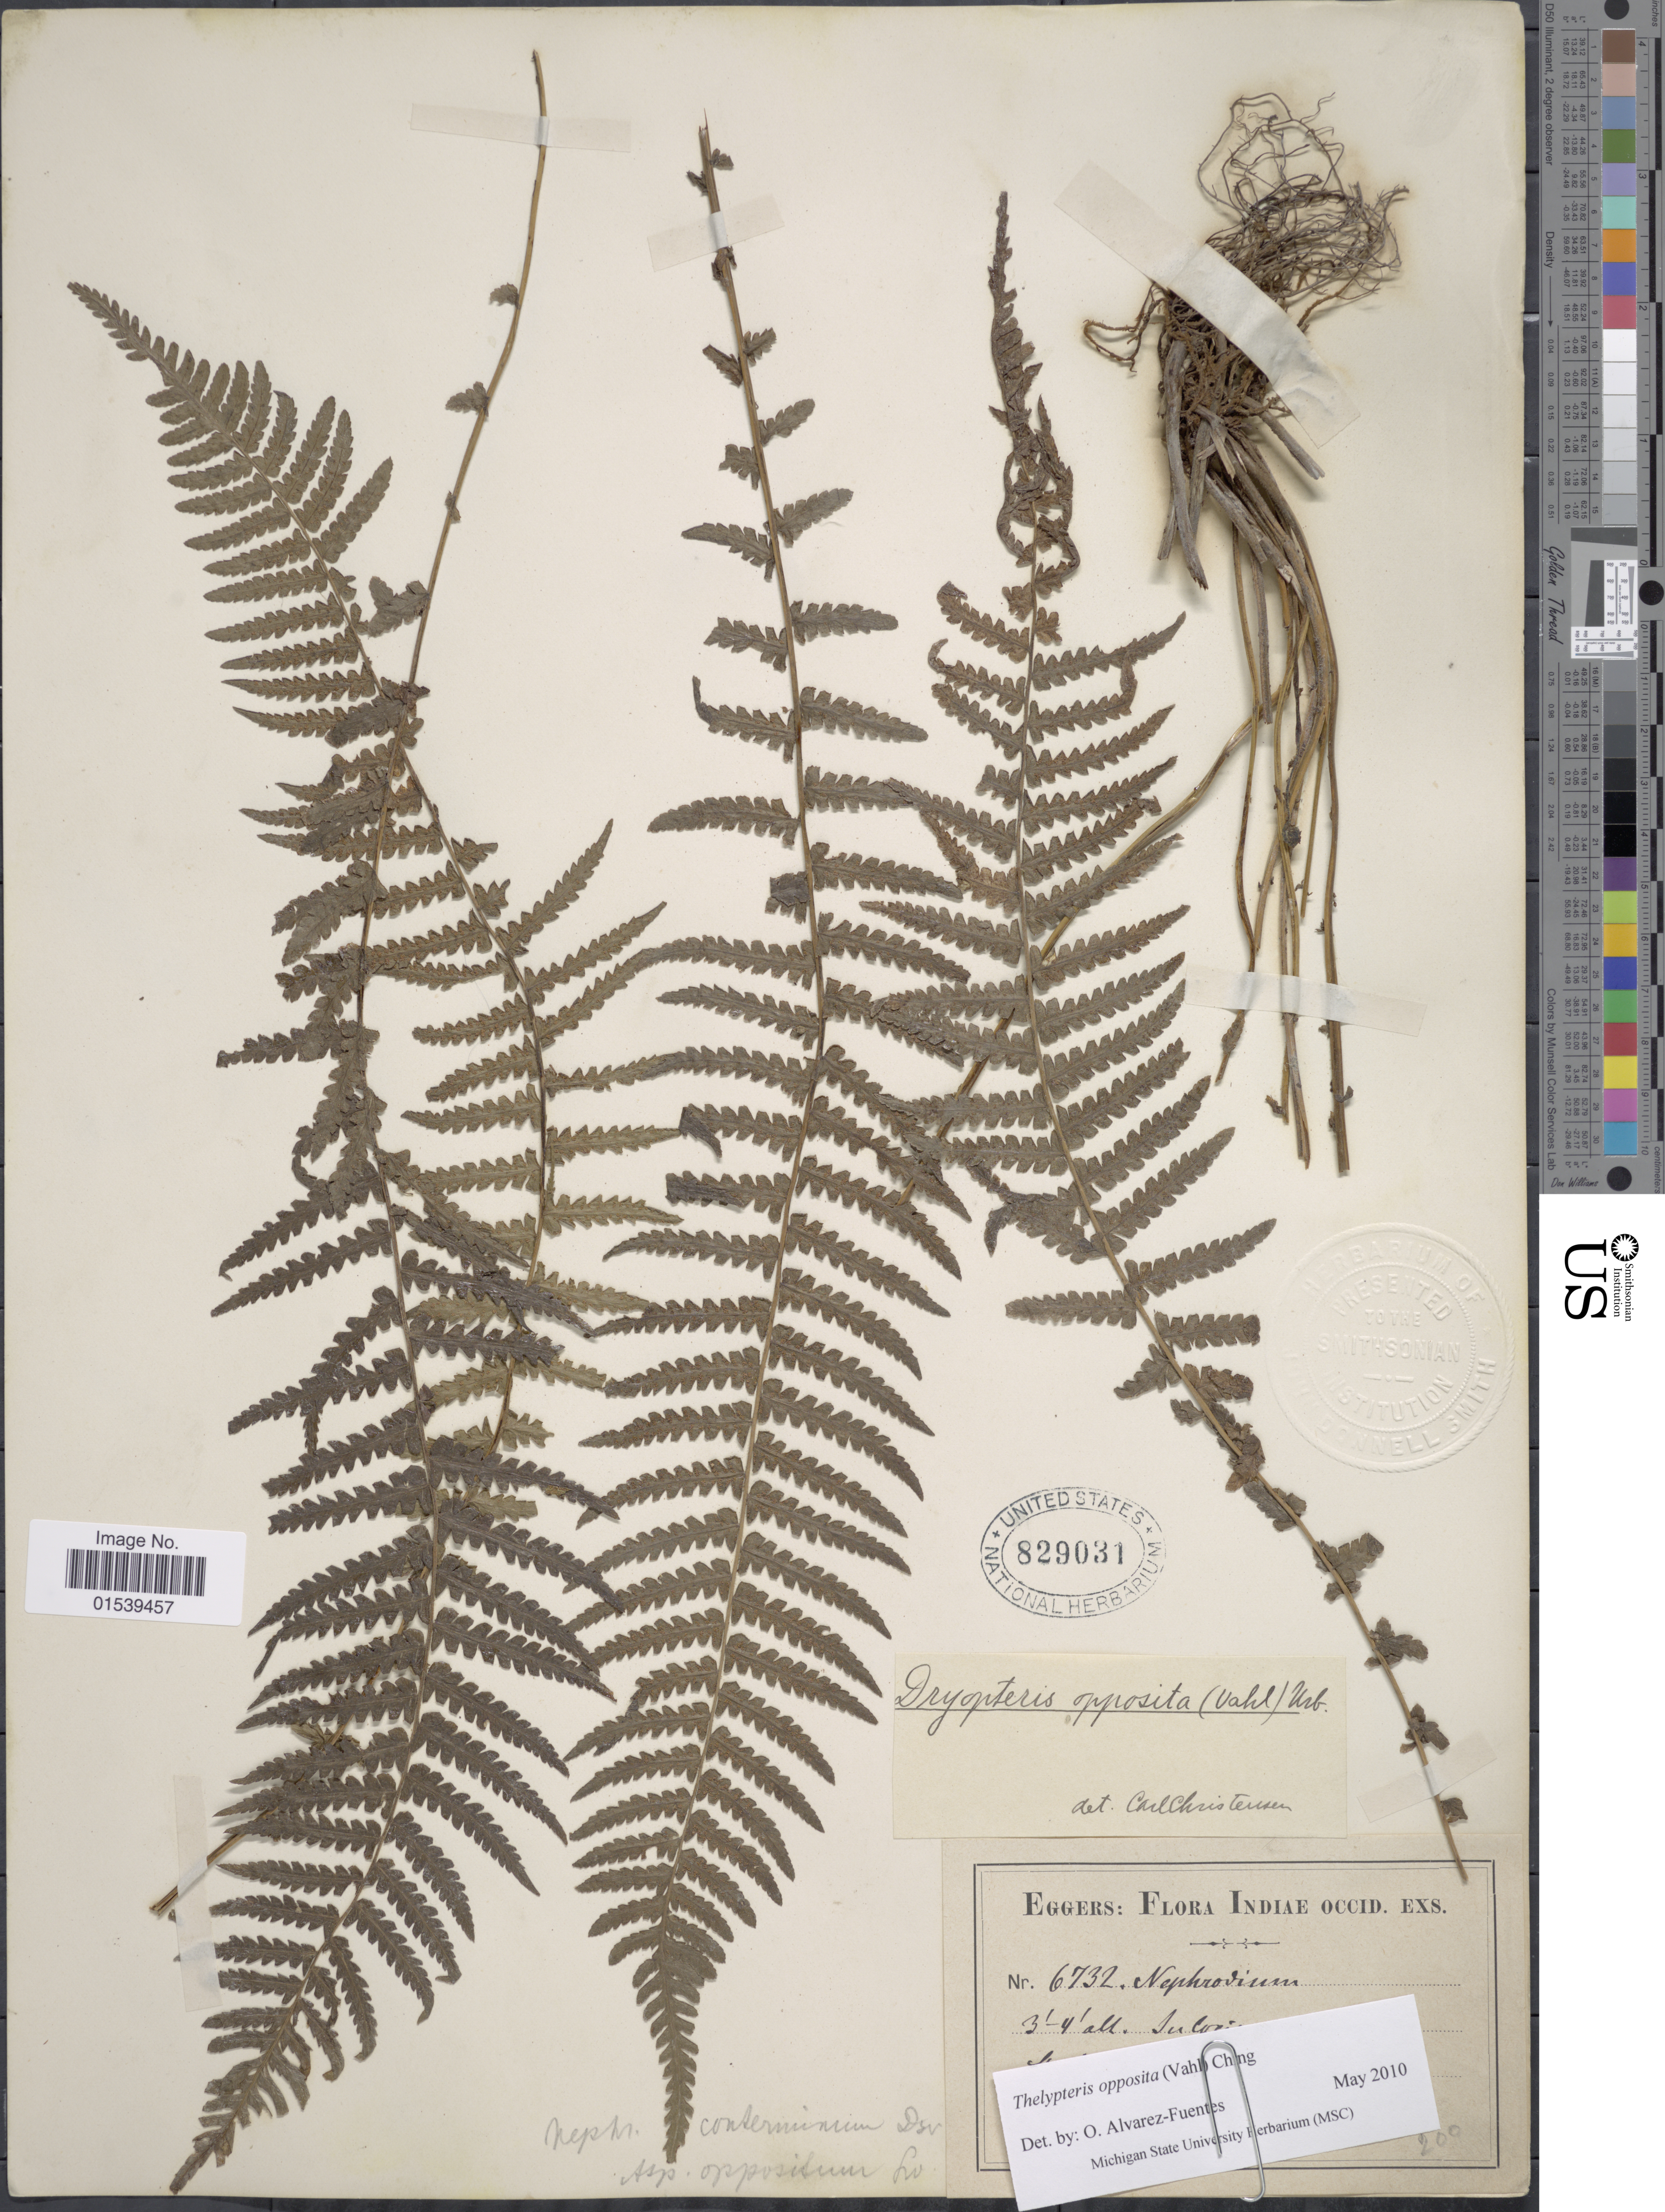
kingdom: Plantae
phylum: Tracheophyta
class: Polypodiopsida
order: Polypodiales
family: Thelypteridaceae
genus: Amauropelta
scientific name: Amauropelta opposita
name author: (Vahl) Pic. Serm.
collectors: -. Eggers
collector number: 6732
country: India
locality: Indiae Occid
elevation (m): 1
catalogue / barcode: US 829031